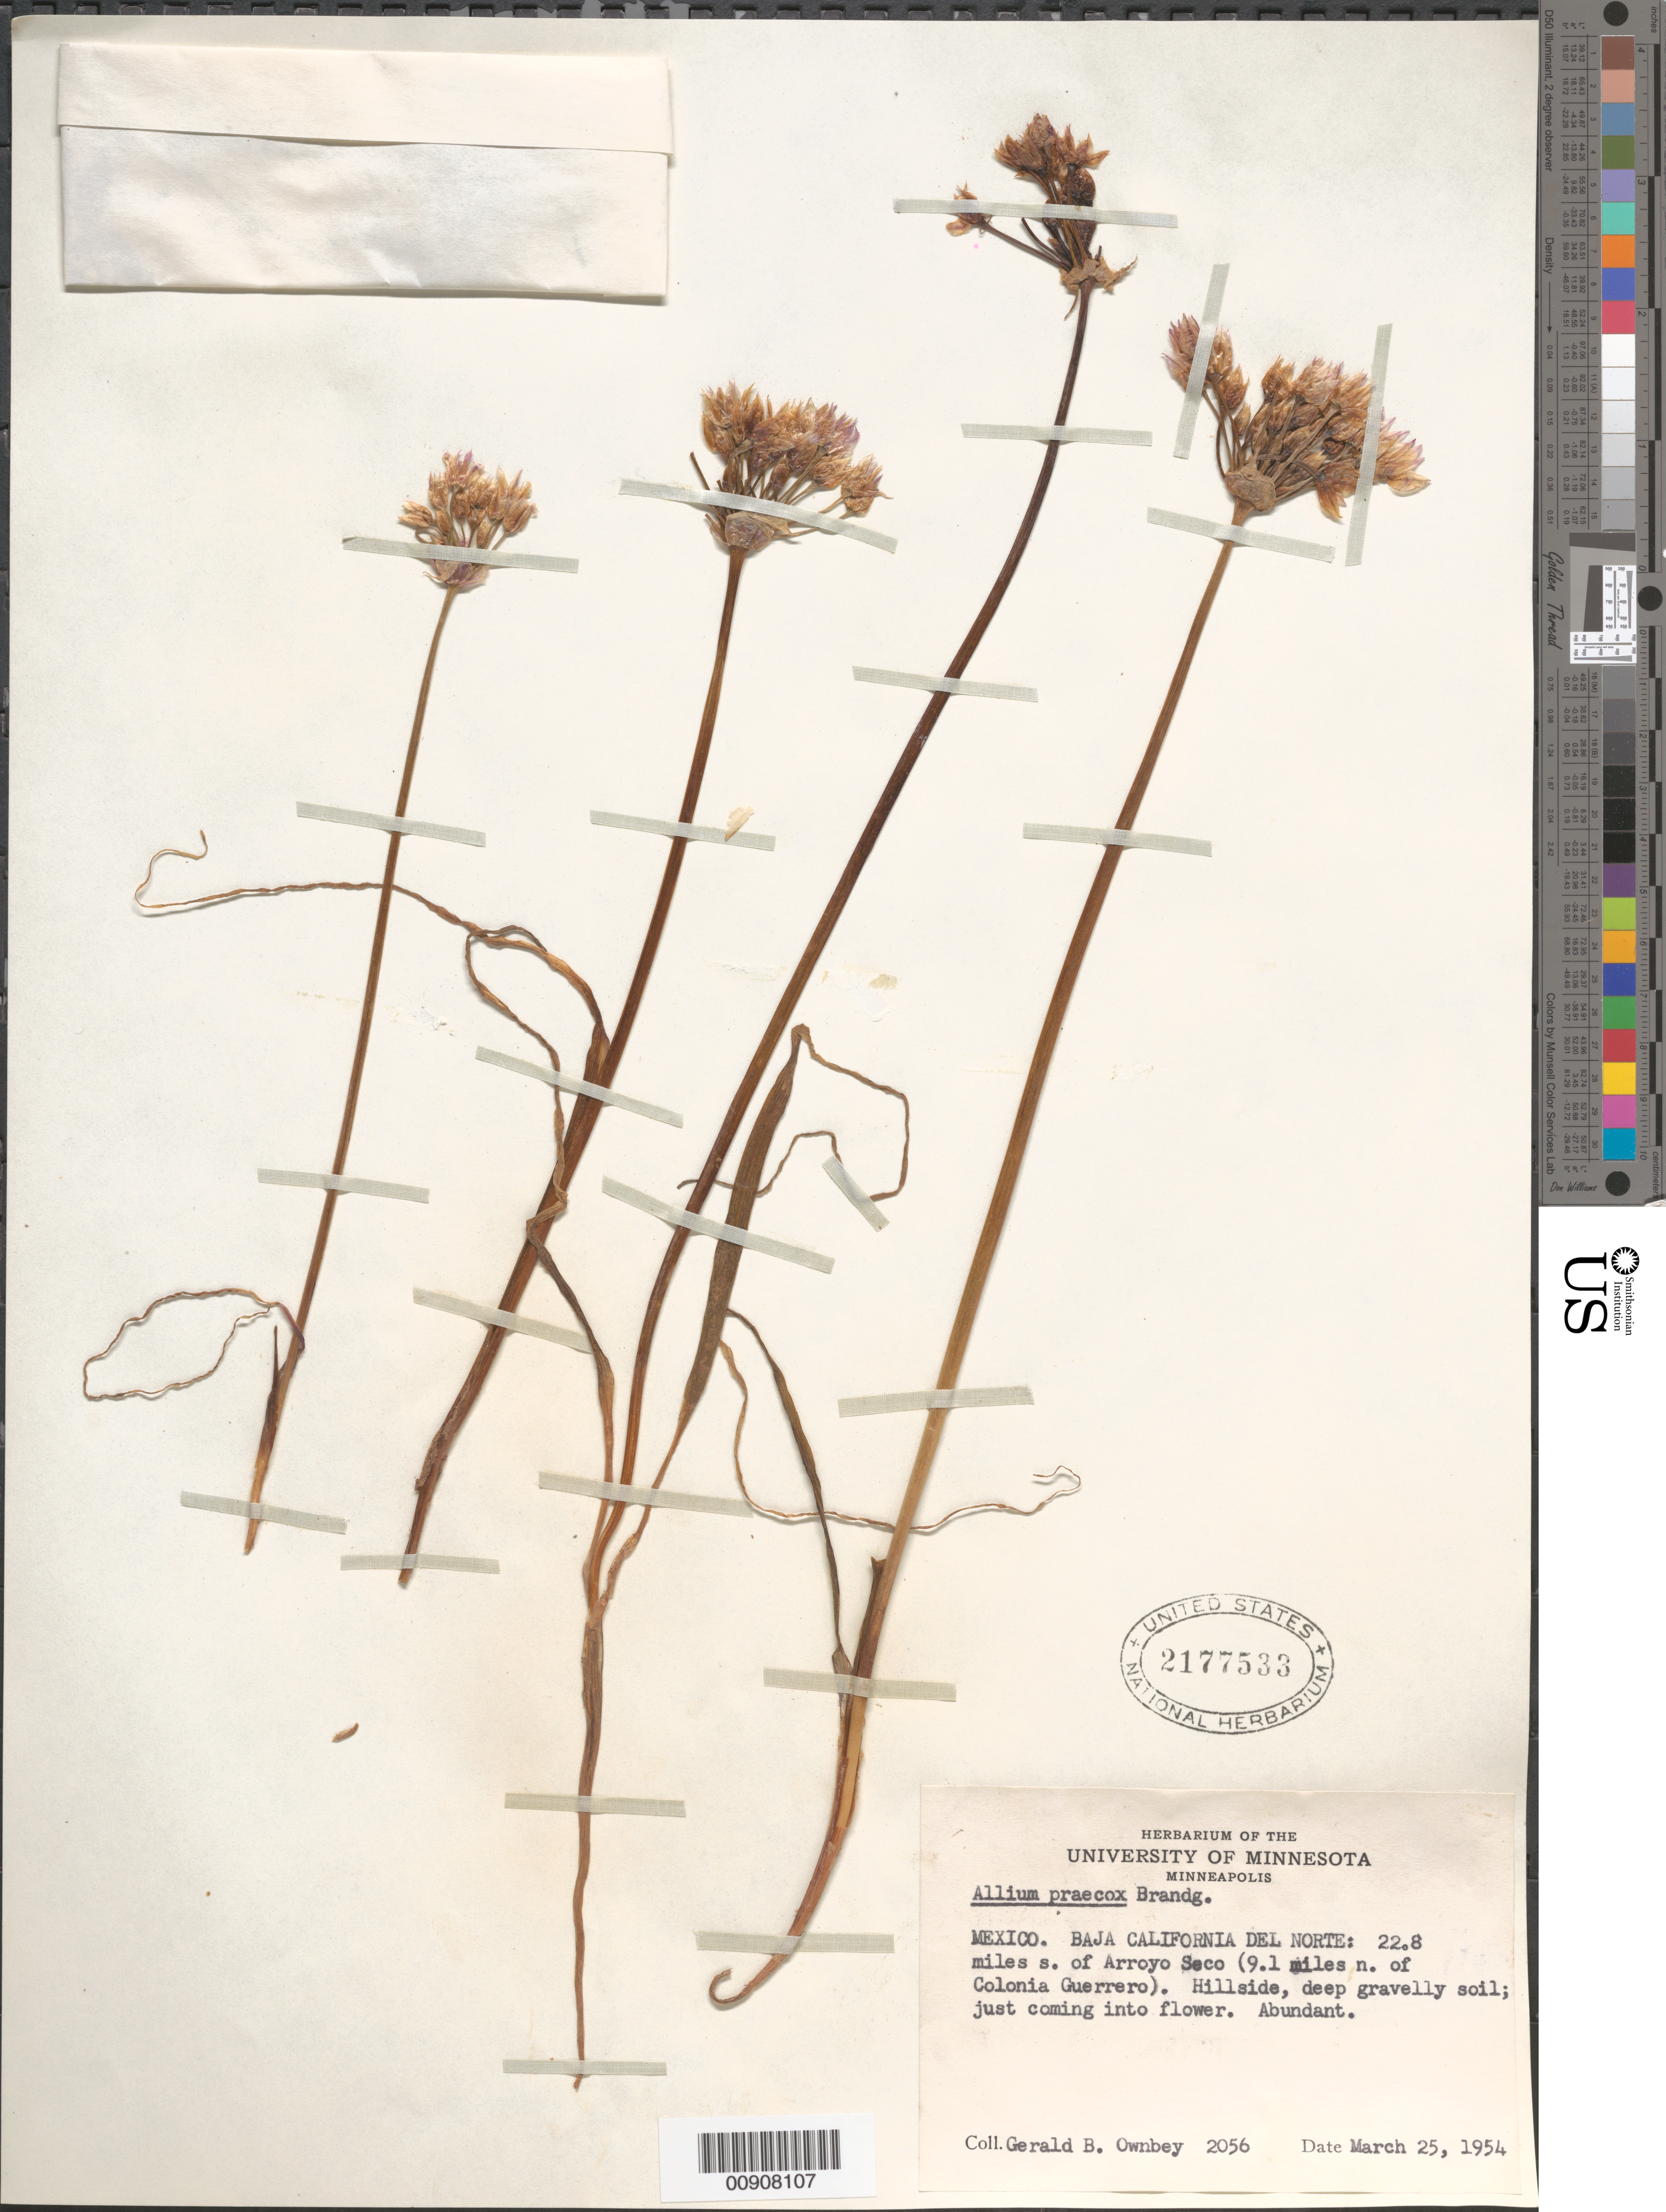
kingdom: Plantae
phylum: Tracheophyta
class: Liliopsida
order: Asparagales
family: Amaryllidaceae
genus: Allium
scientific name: Allium praecox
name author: Brandegee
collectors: G. B. Ownbey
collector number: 2056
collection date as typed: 25 Mar 1954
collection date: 1954-03-25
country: Mexico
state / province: Baja California Norte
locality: Baja California Norte: 22.8 miles S of Arroyo Seco (9.1 miles N of Colonia Guerrero).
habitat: Hillside, deep gravelly soil.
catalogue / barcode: US 2177533